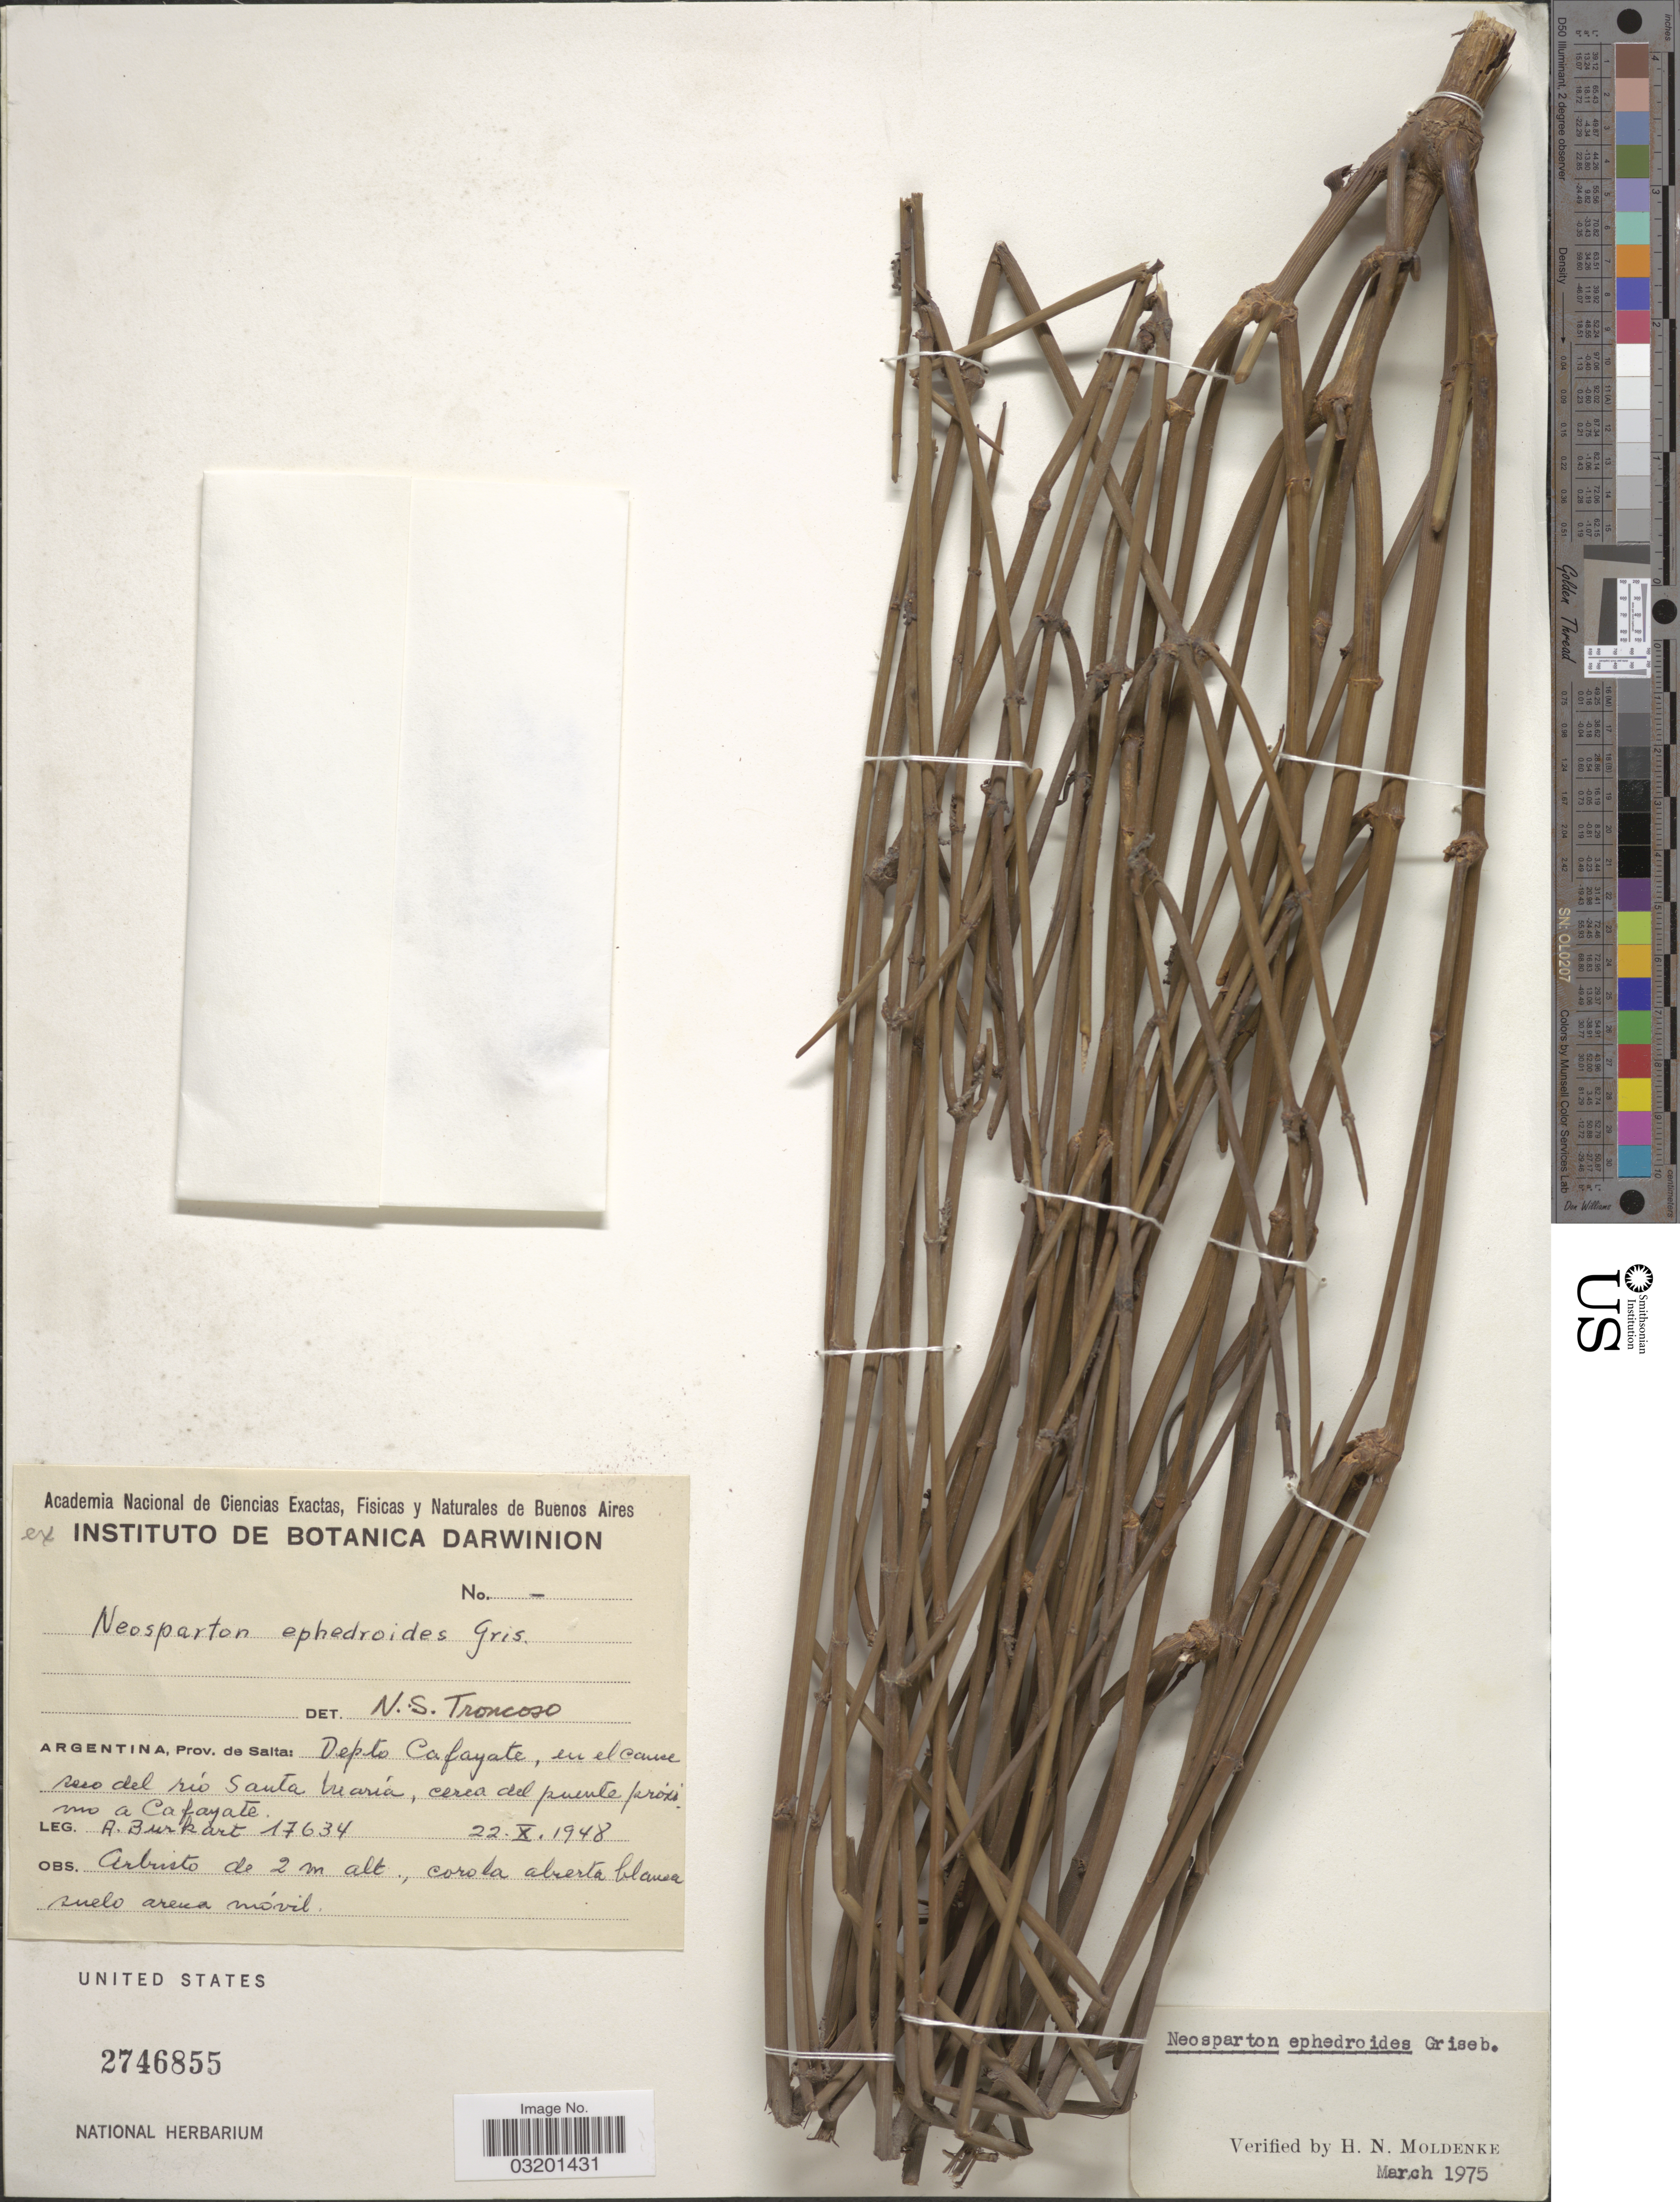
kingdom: Plantae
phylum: Tracheophyta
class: Magnoliopsida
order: Lamiales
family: Verbenaceae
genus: Neosparton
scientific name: Neosparton ephedroides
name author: Griseb.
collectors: A. E. Burkart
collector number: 17634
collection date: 1948-10-22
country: Argentina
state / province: Salta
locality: Depto Cafayate, en el cauce seco del río Santa Maria, cerca del puente proximo a Cafayate.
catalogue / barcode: US 2746855